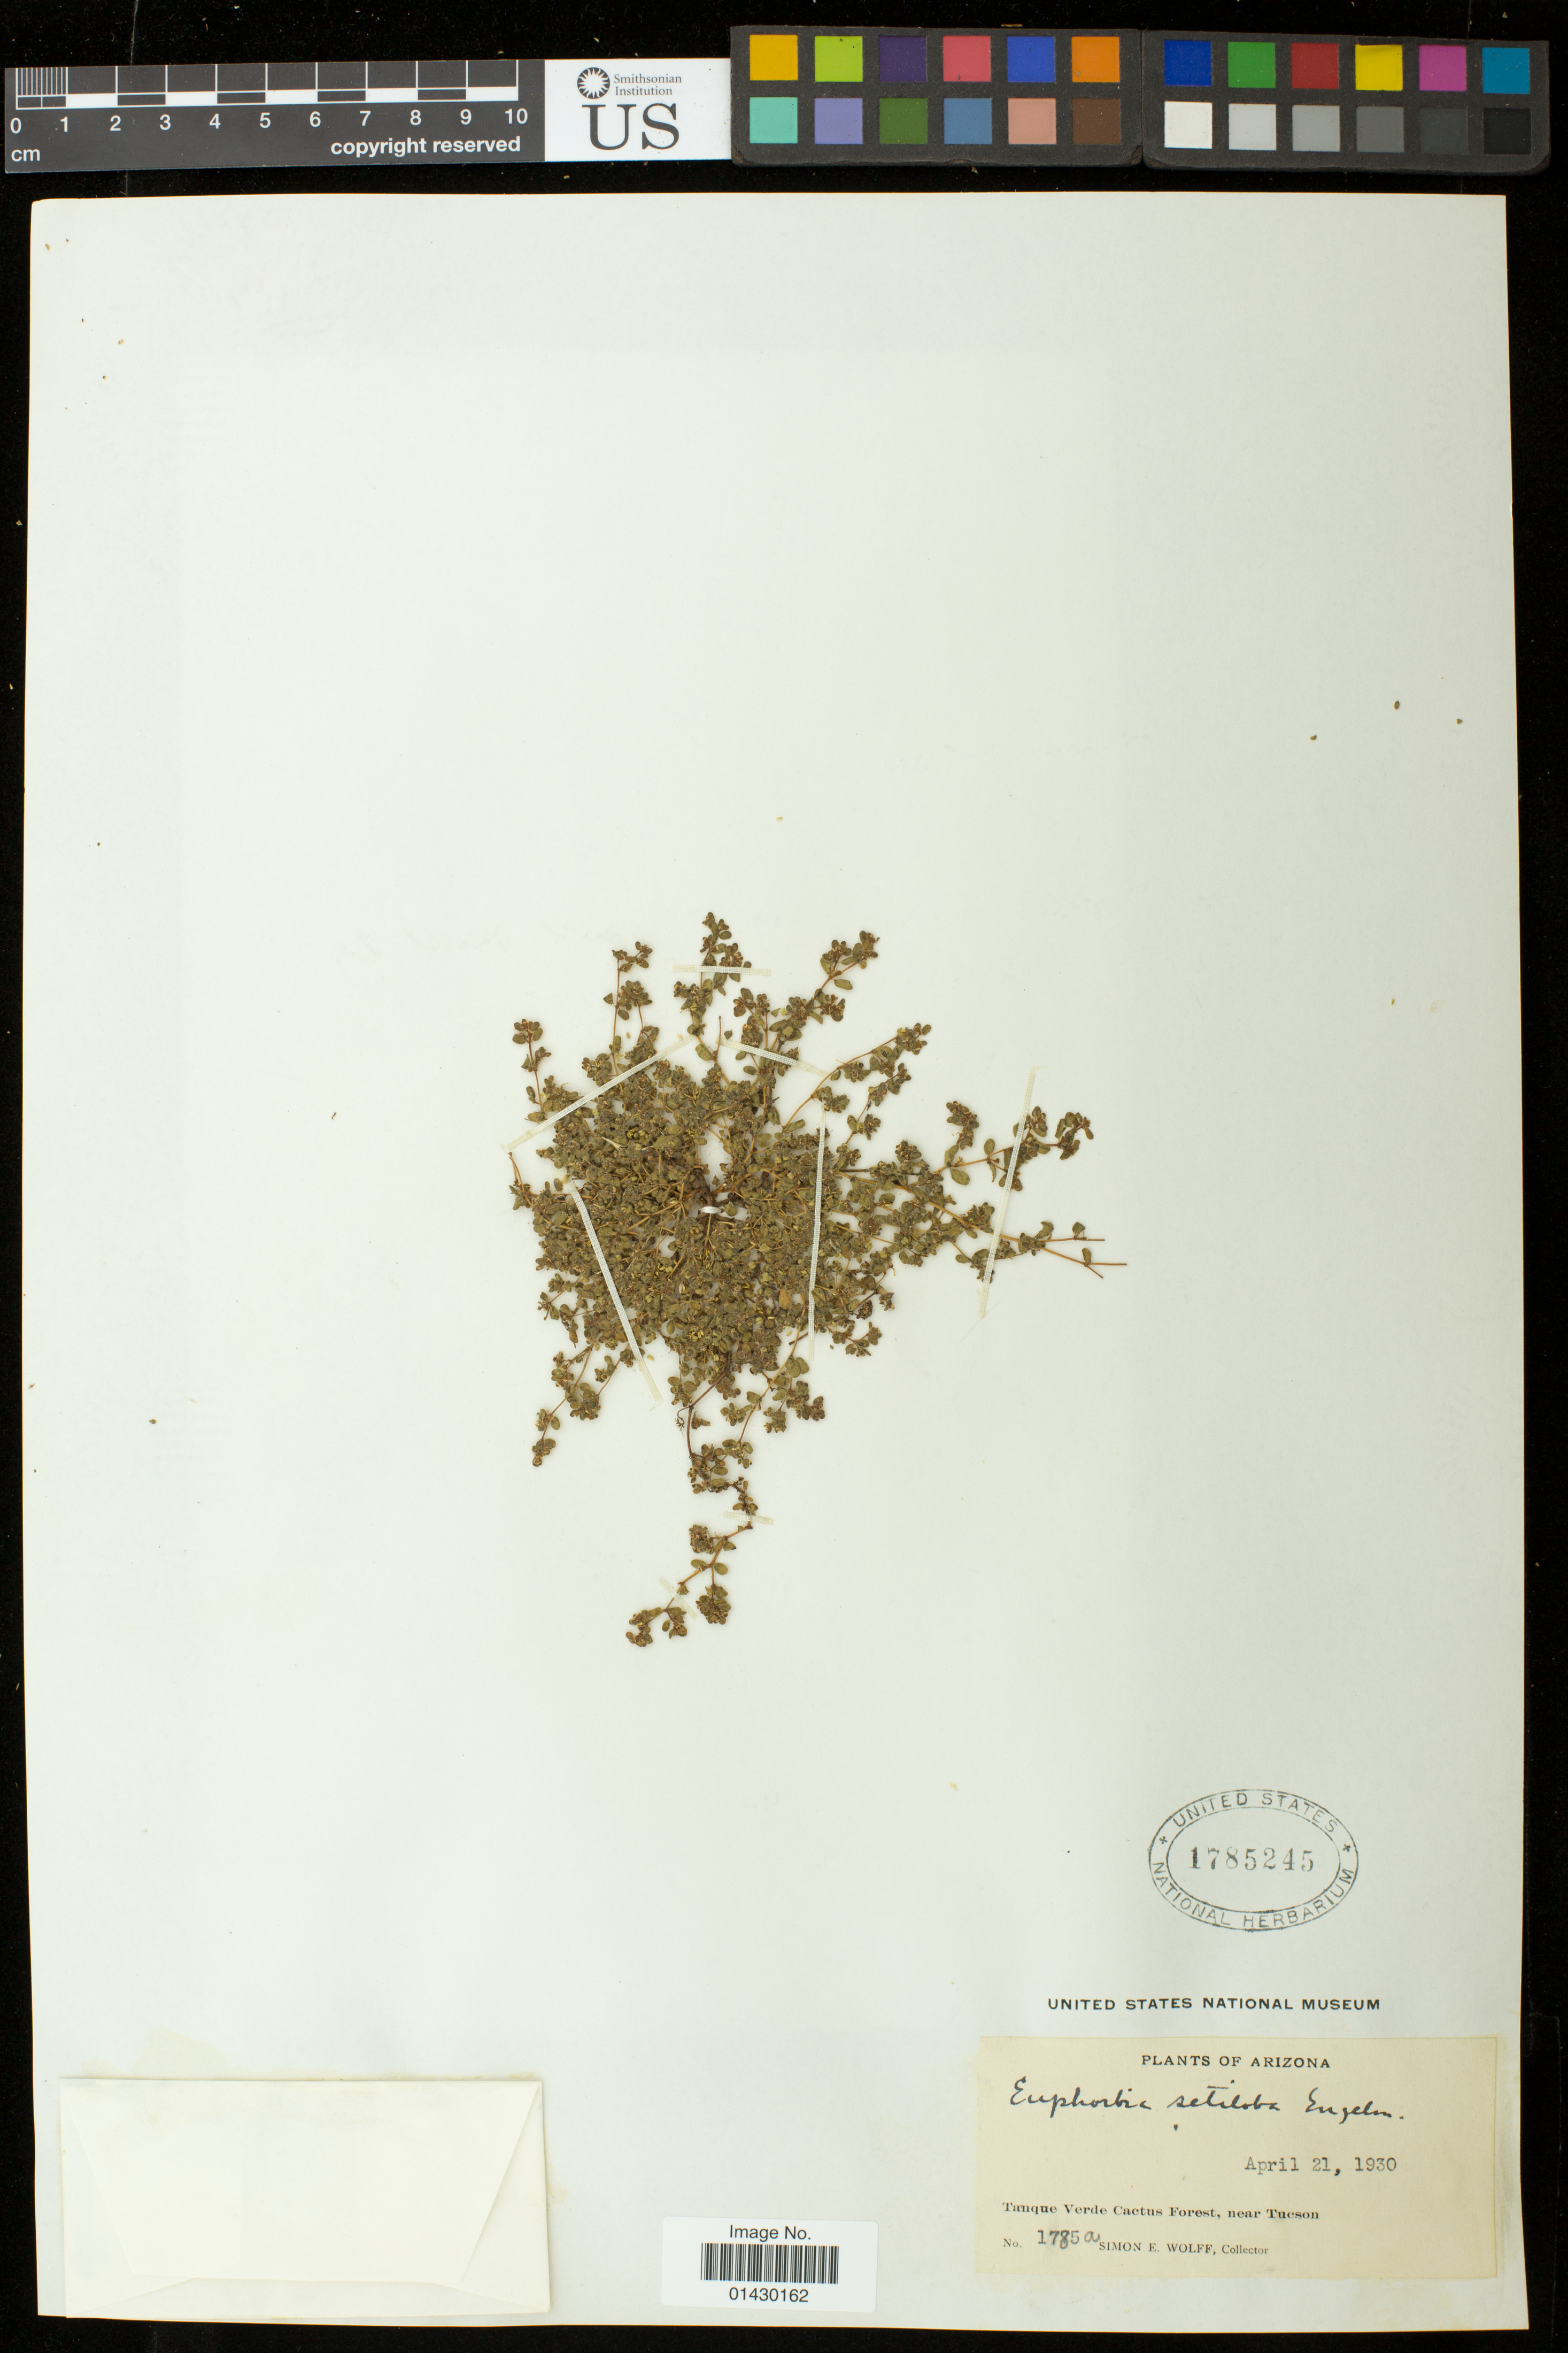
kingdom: Plantae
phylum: Tracheophyta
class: Magnoliopsida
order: Malpighiales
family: Euphorbiaceae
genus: Euphorbia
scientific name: Euphorbia setiloba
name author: Engelm.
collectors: S. E. Wolff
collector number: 1785a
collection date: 1930-04-21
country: United States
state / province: Arizona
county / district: Pima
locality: Tanque Verde Cactus Forest, near Tucson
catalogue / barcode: US 1785245